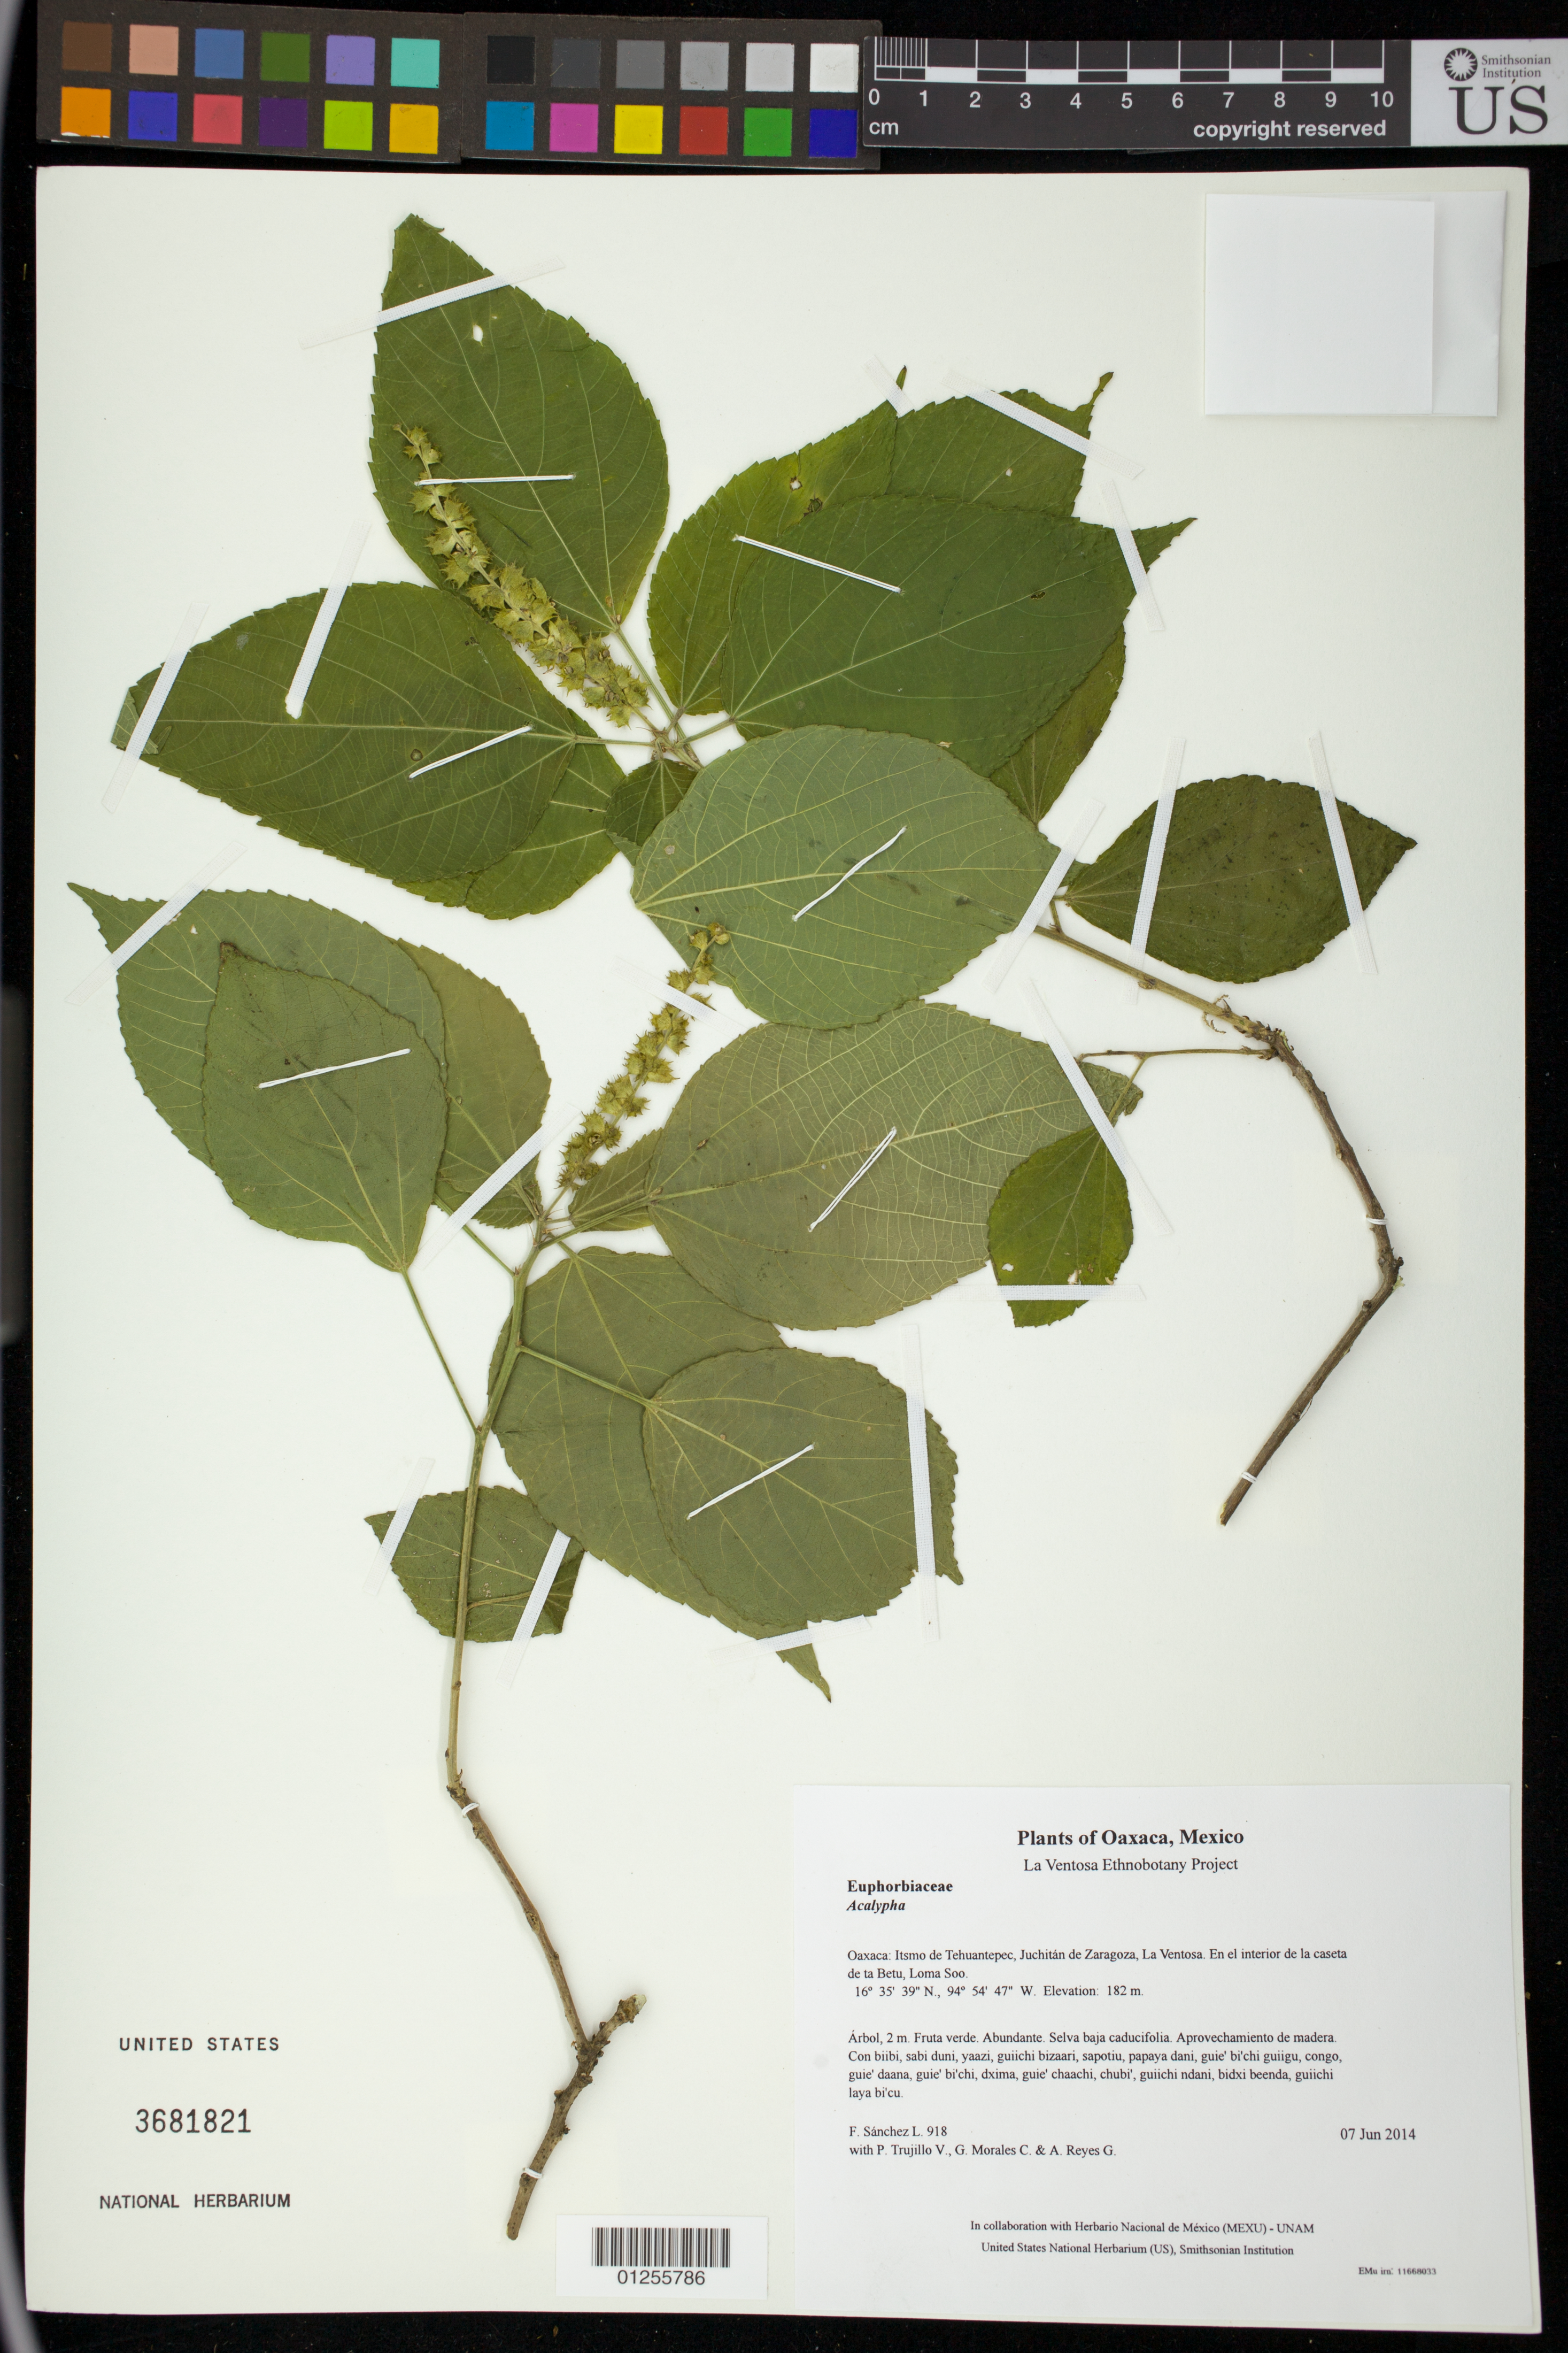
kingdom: Plantae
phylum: Tracheophyta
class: Magnoliopsida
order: Malpighiales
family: Euphorbiaceae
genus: Acalypha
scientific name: Acalypha schiedeana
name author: Schltdl.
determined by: Martínez Gordillo, M.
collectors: F. Sánchez L., P. Trujillo V., G. Morales C. & A. Reyes G.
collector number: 918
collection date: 2014-06-07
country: Mexico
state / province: Oaxaca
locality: Itsmo de Tehuantepec, Juchitán de Zaragoza, La Ventosa. En el interior de la caseta de ta Betu, Loma Soo.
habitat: Selva baja caducifolia. Aprovechamiento de madera.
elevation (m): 182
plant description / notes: JEBOT, MEXU, SERO, US; Yaga. 2 m. Cuaananaxhi naga'. Stale.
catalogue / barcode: US 3681821